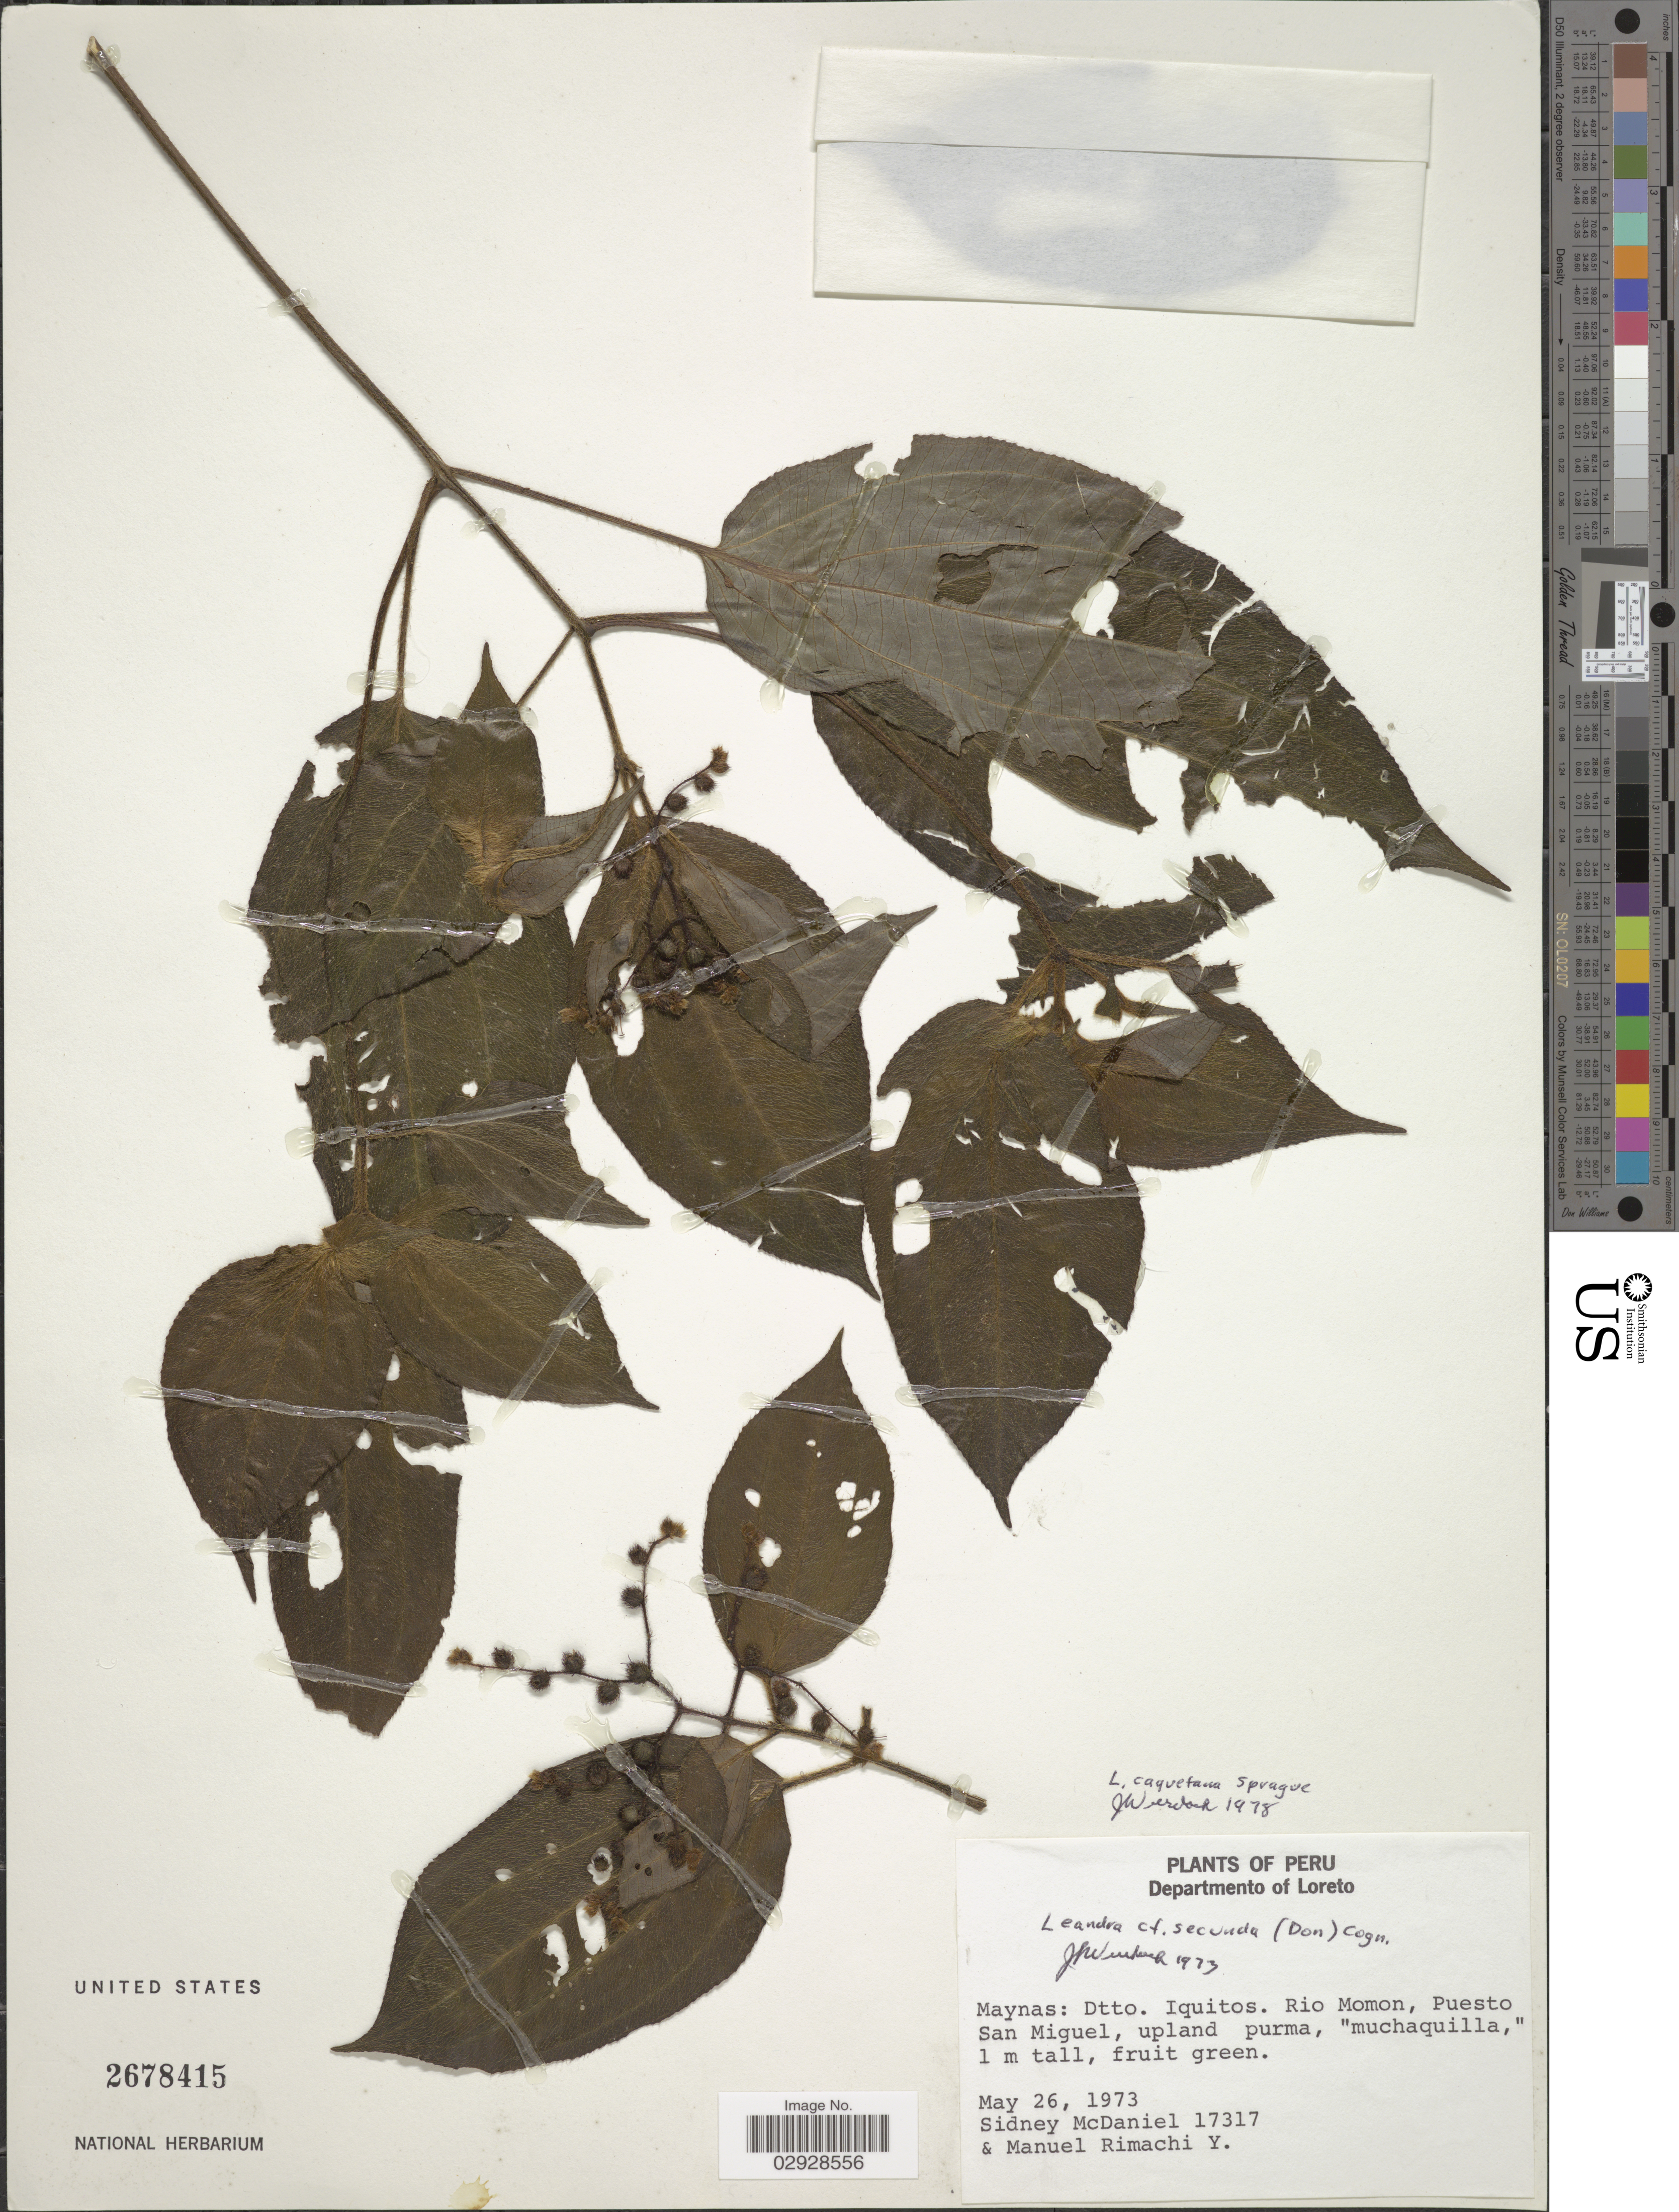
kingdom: Plantae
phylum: Tracheophyta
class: Magnoliopsida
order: Myrtales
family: Melastomataceae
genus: Leandra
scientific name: Leandra caquetana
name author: Sprague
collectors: S. McDaniel & M. Rimachi Y.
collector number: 17317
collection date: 1973-05-26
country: Peru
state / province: Loreto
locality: Departmento of Loreto. Maynas: Dtto. Iquitos. Rio Momon, Puesto San Miguel, upland purma, "muchaquilla".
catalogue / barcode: US 2678415